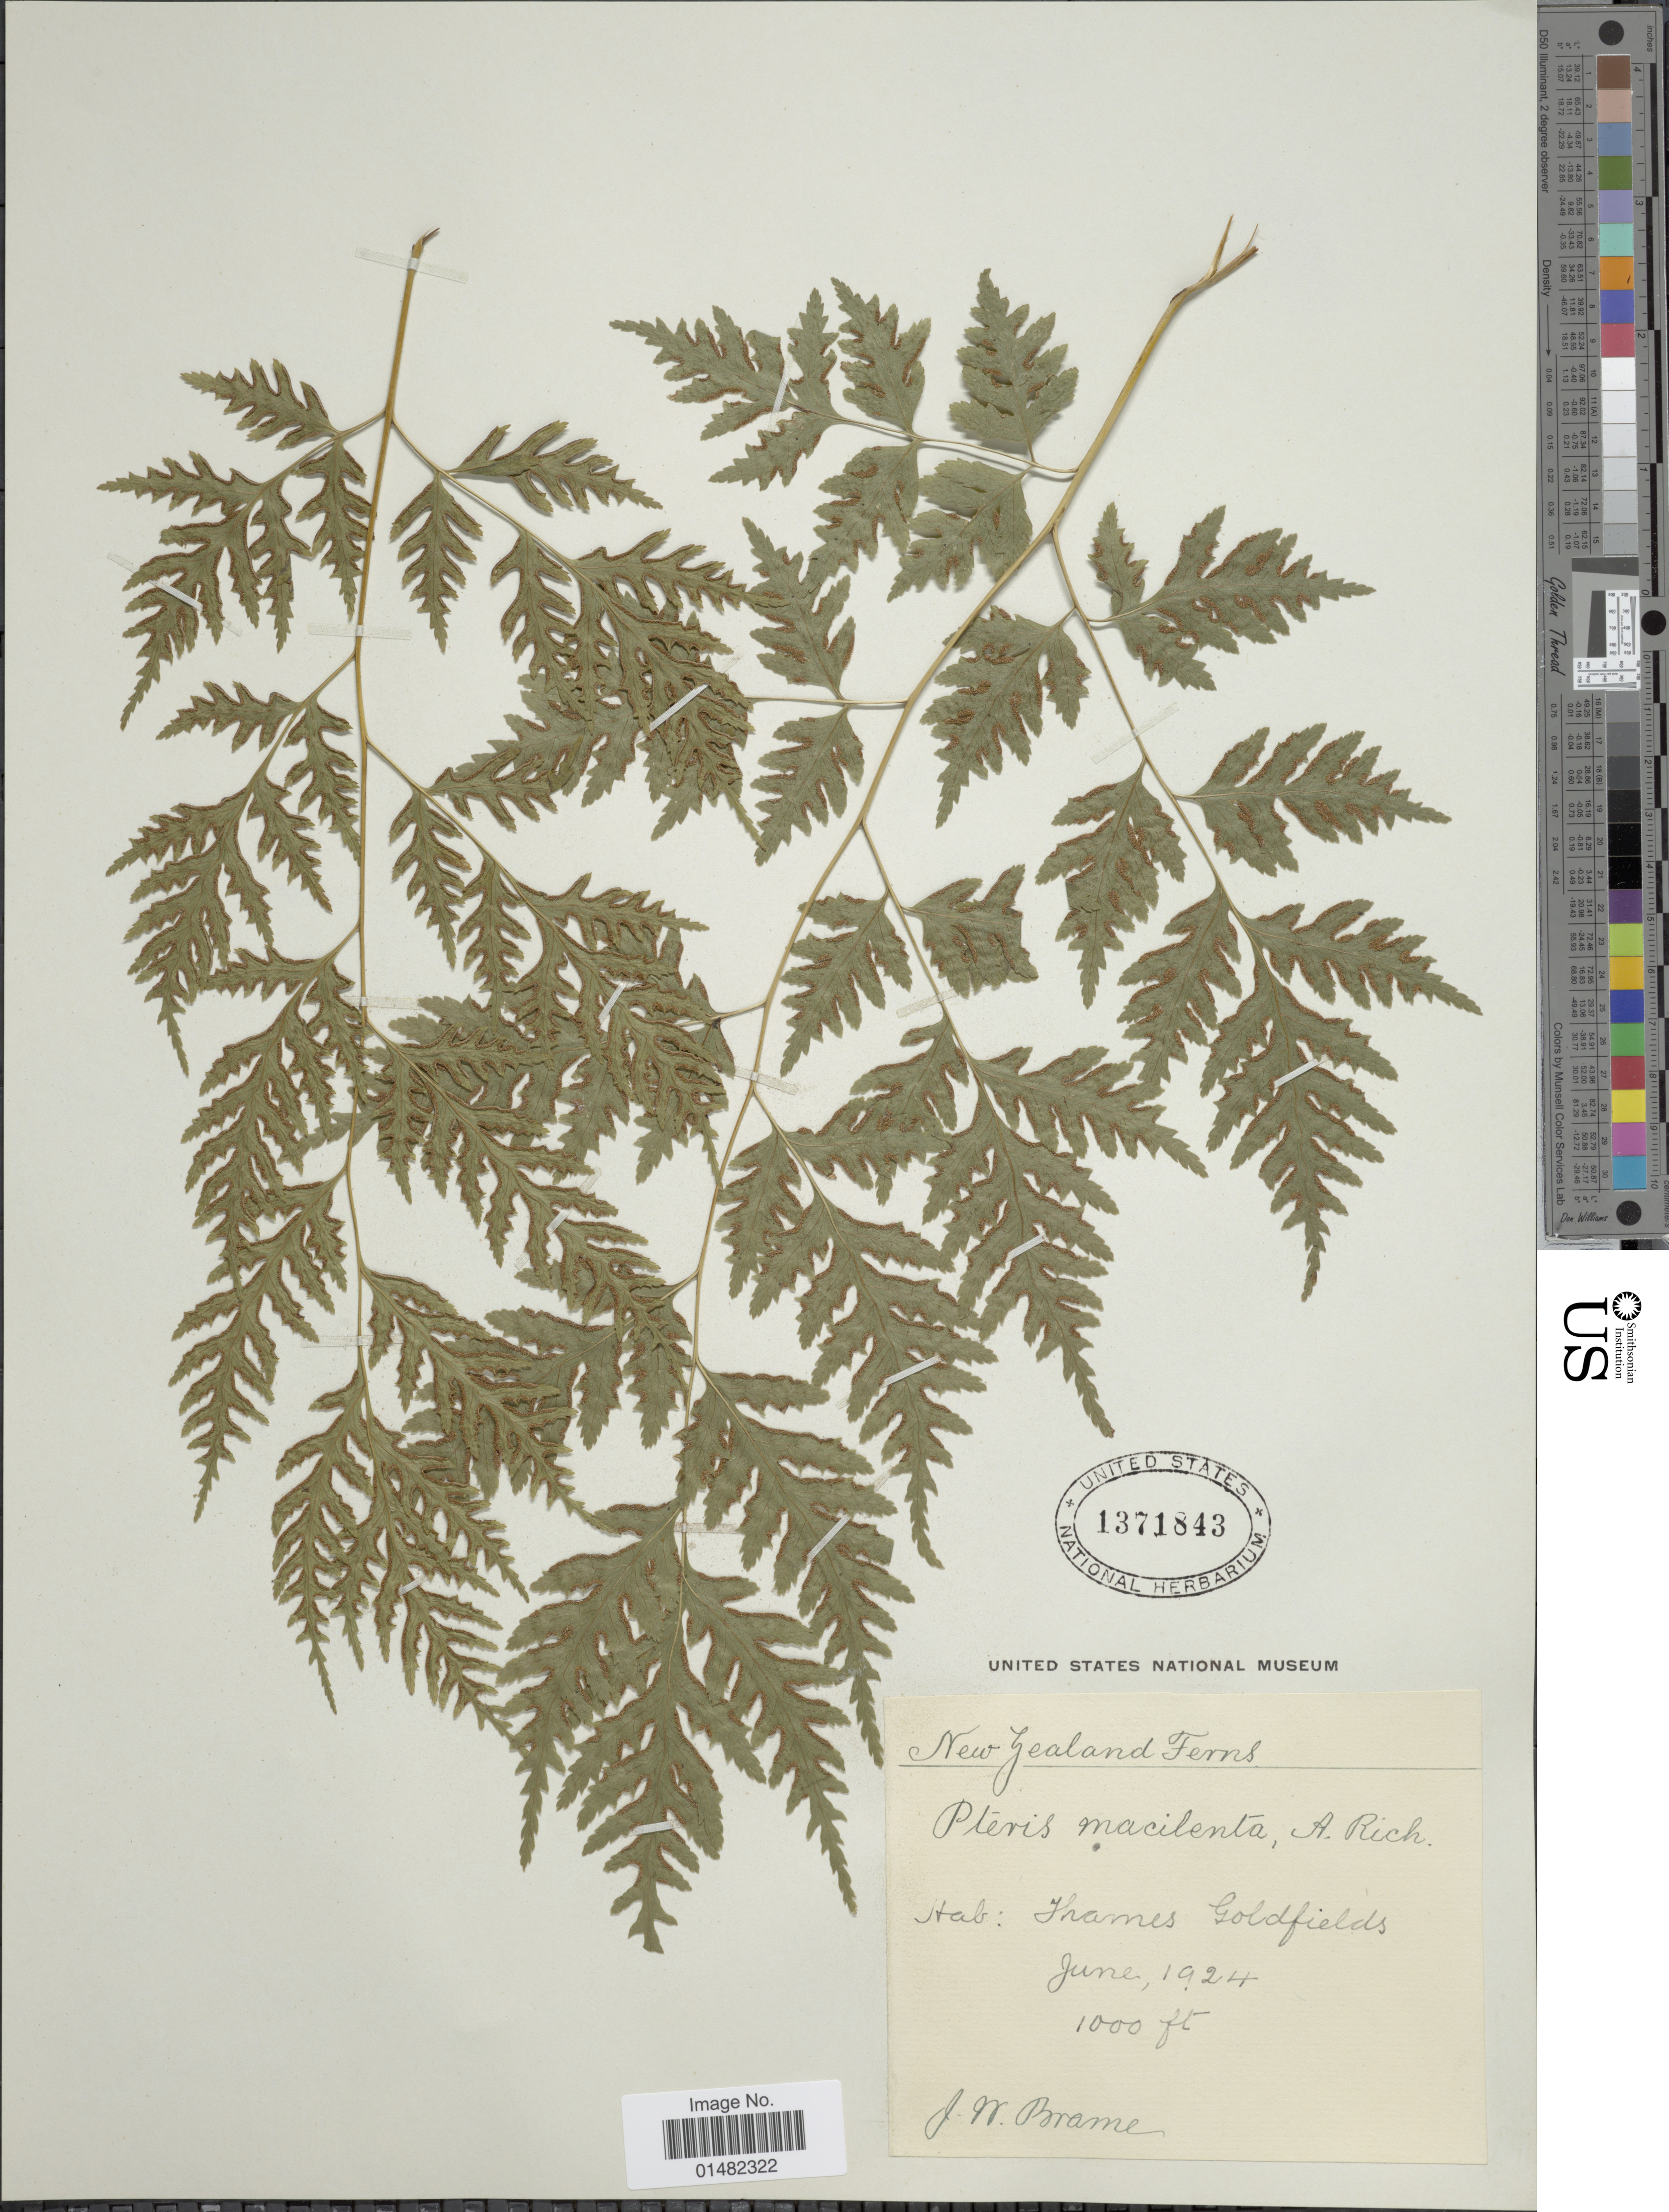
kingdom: Plantae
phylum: Tracheophyta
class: Polypodiopsida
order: Polypodiales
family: Pteridaceae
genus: Pteris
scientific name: Pteris macilenta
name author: A. Rich.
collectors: J. Brame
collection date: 1924-06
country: New Zealand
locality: Thames Goldfields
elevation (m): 305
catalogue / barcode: US 1371843